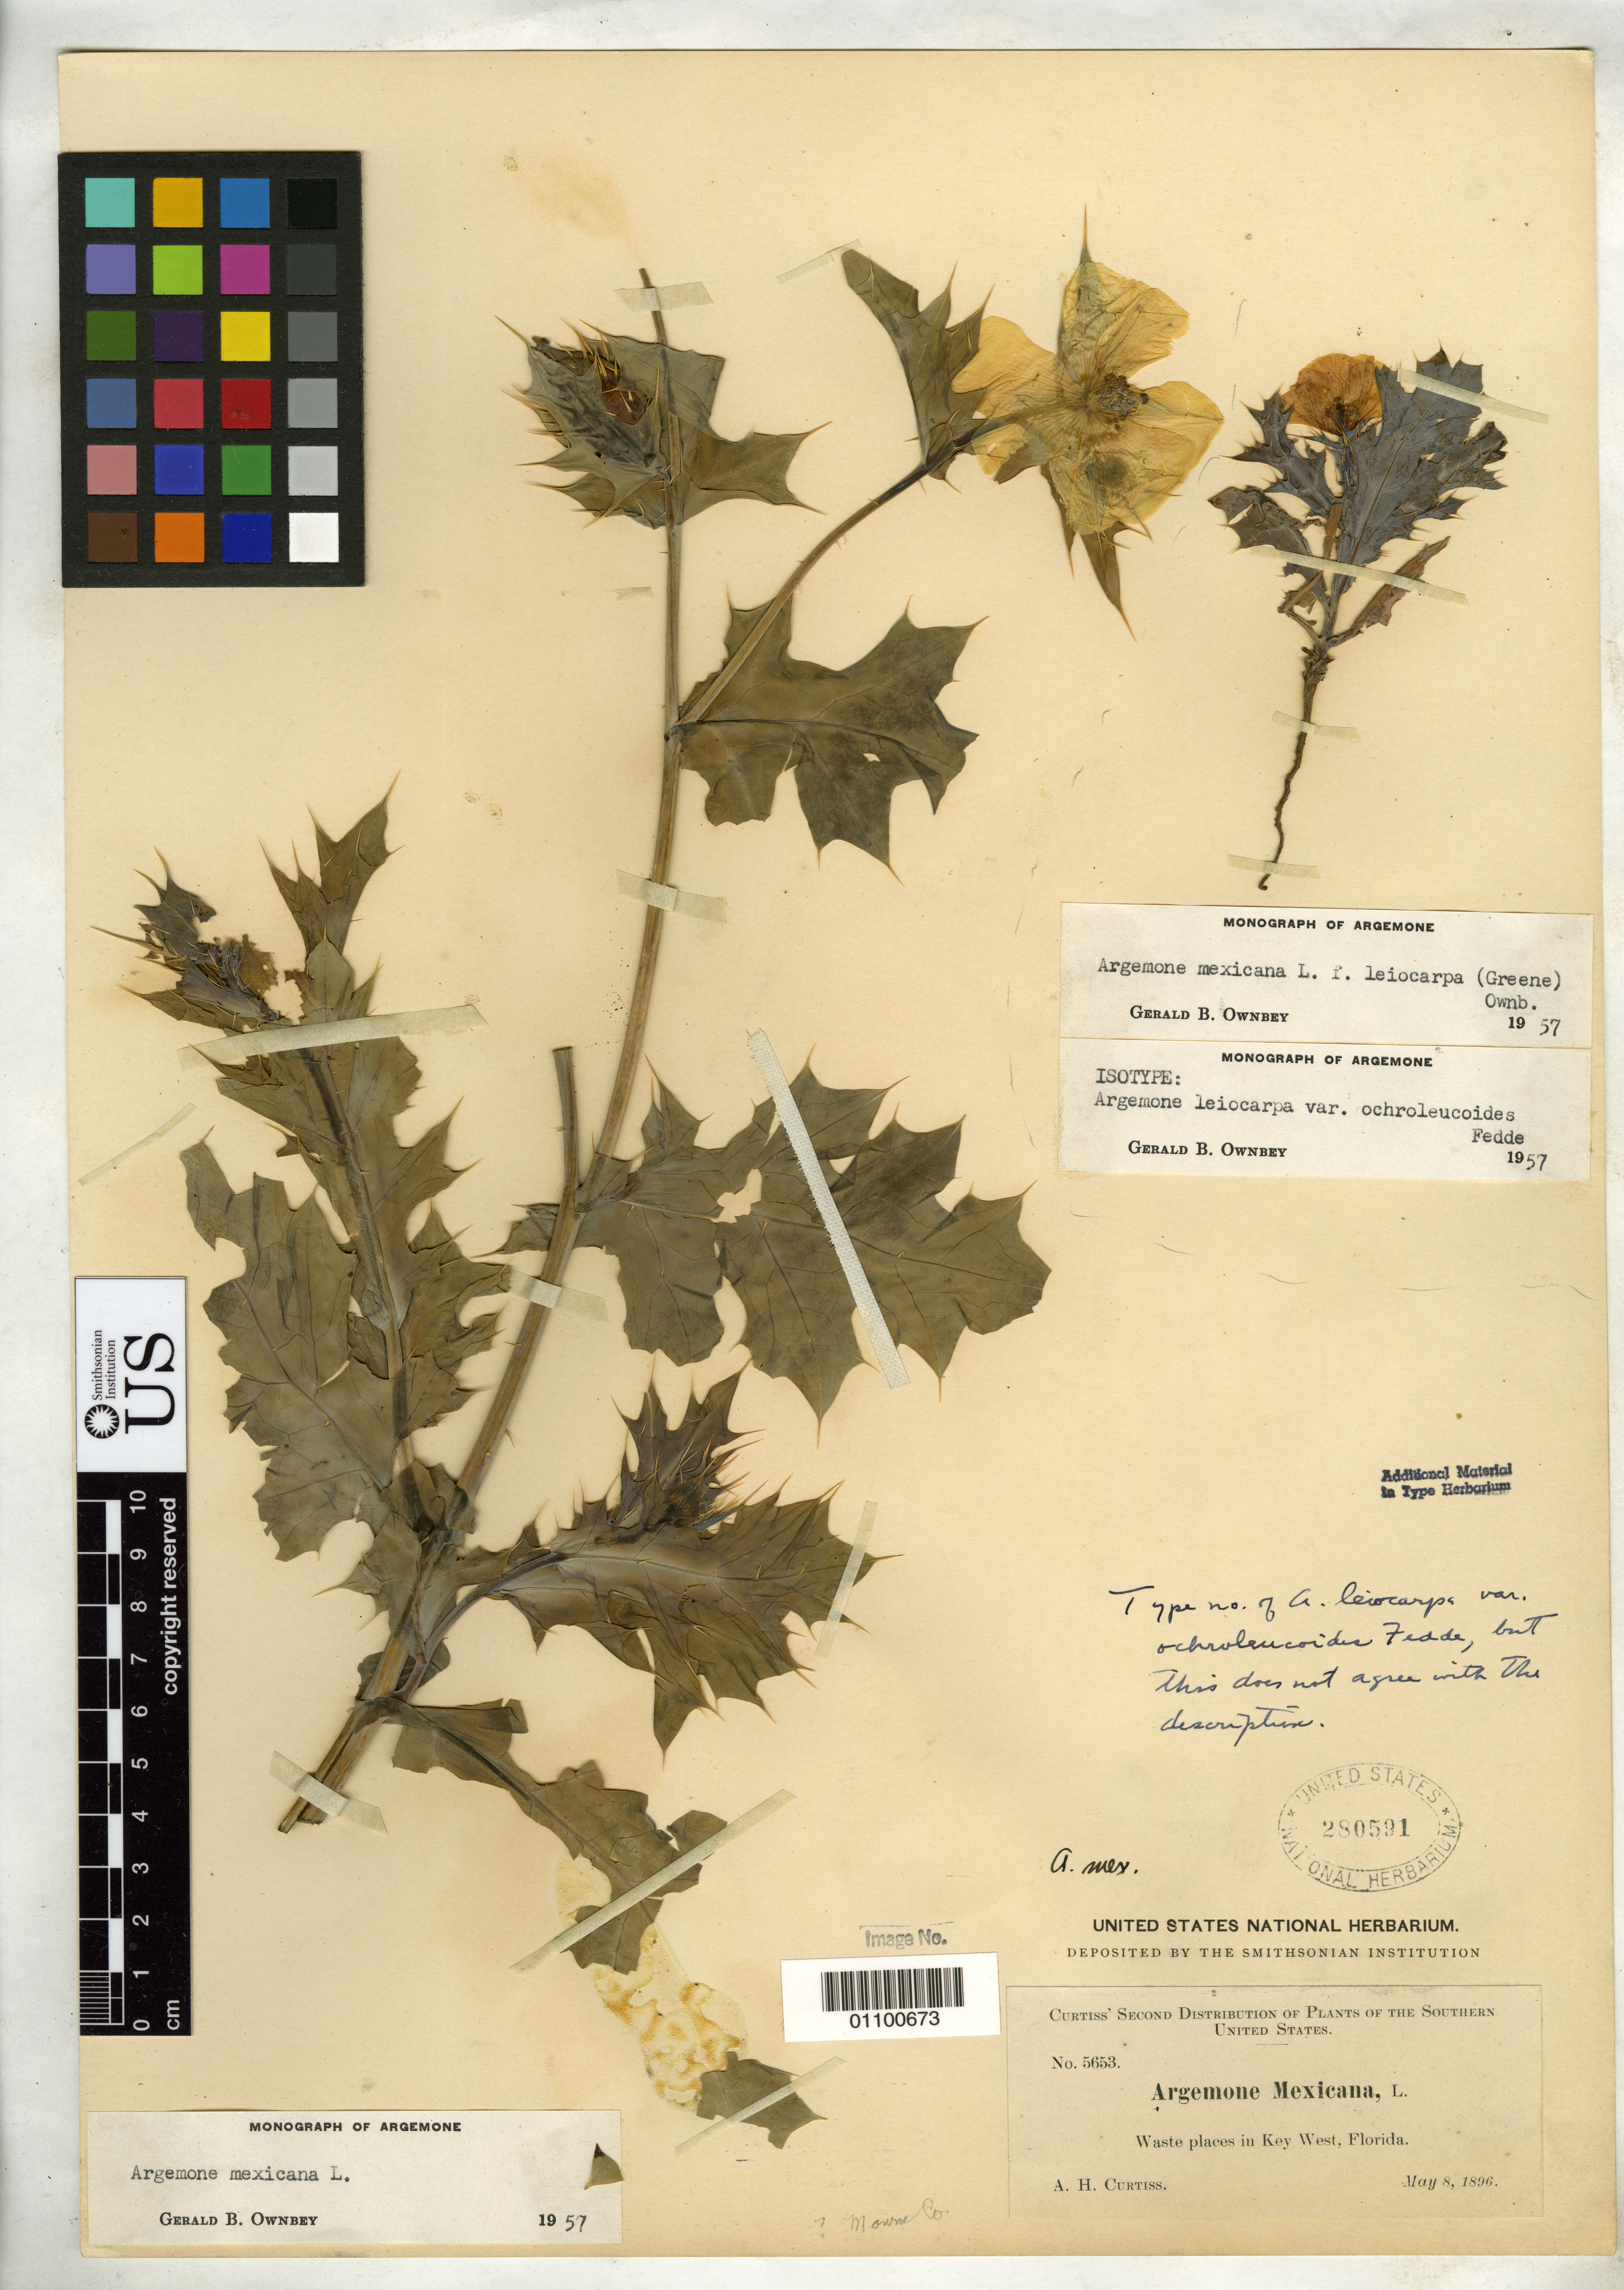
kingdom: Plantae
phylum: Tracheophyta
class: Magnoliopsida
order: Ranunculales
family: Papaveraceae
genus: Argemone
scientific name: Argemone leiocarpa var. ochroleucoides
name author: Fedde in Engl.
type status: Isotype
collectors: A. H. Curtiss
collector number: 5653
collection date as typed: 08 May 1896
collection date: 1896-05-08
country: United States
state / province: Florida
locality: Waste places in Key West.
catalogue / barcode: US 280591